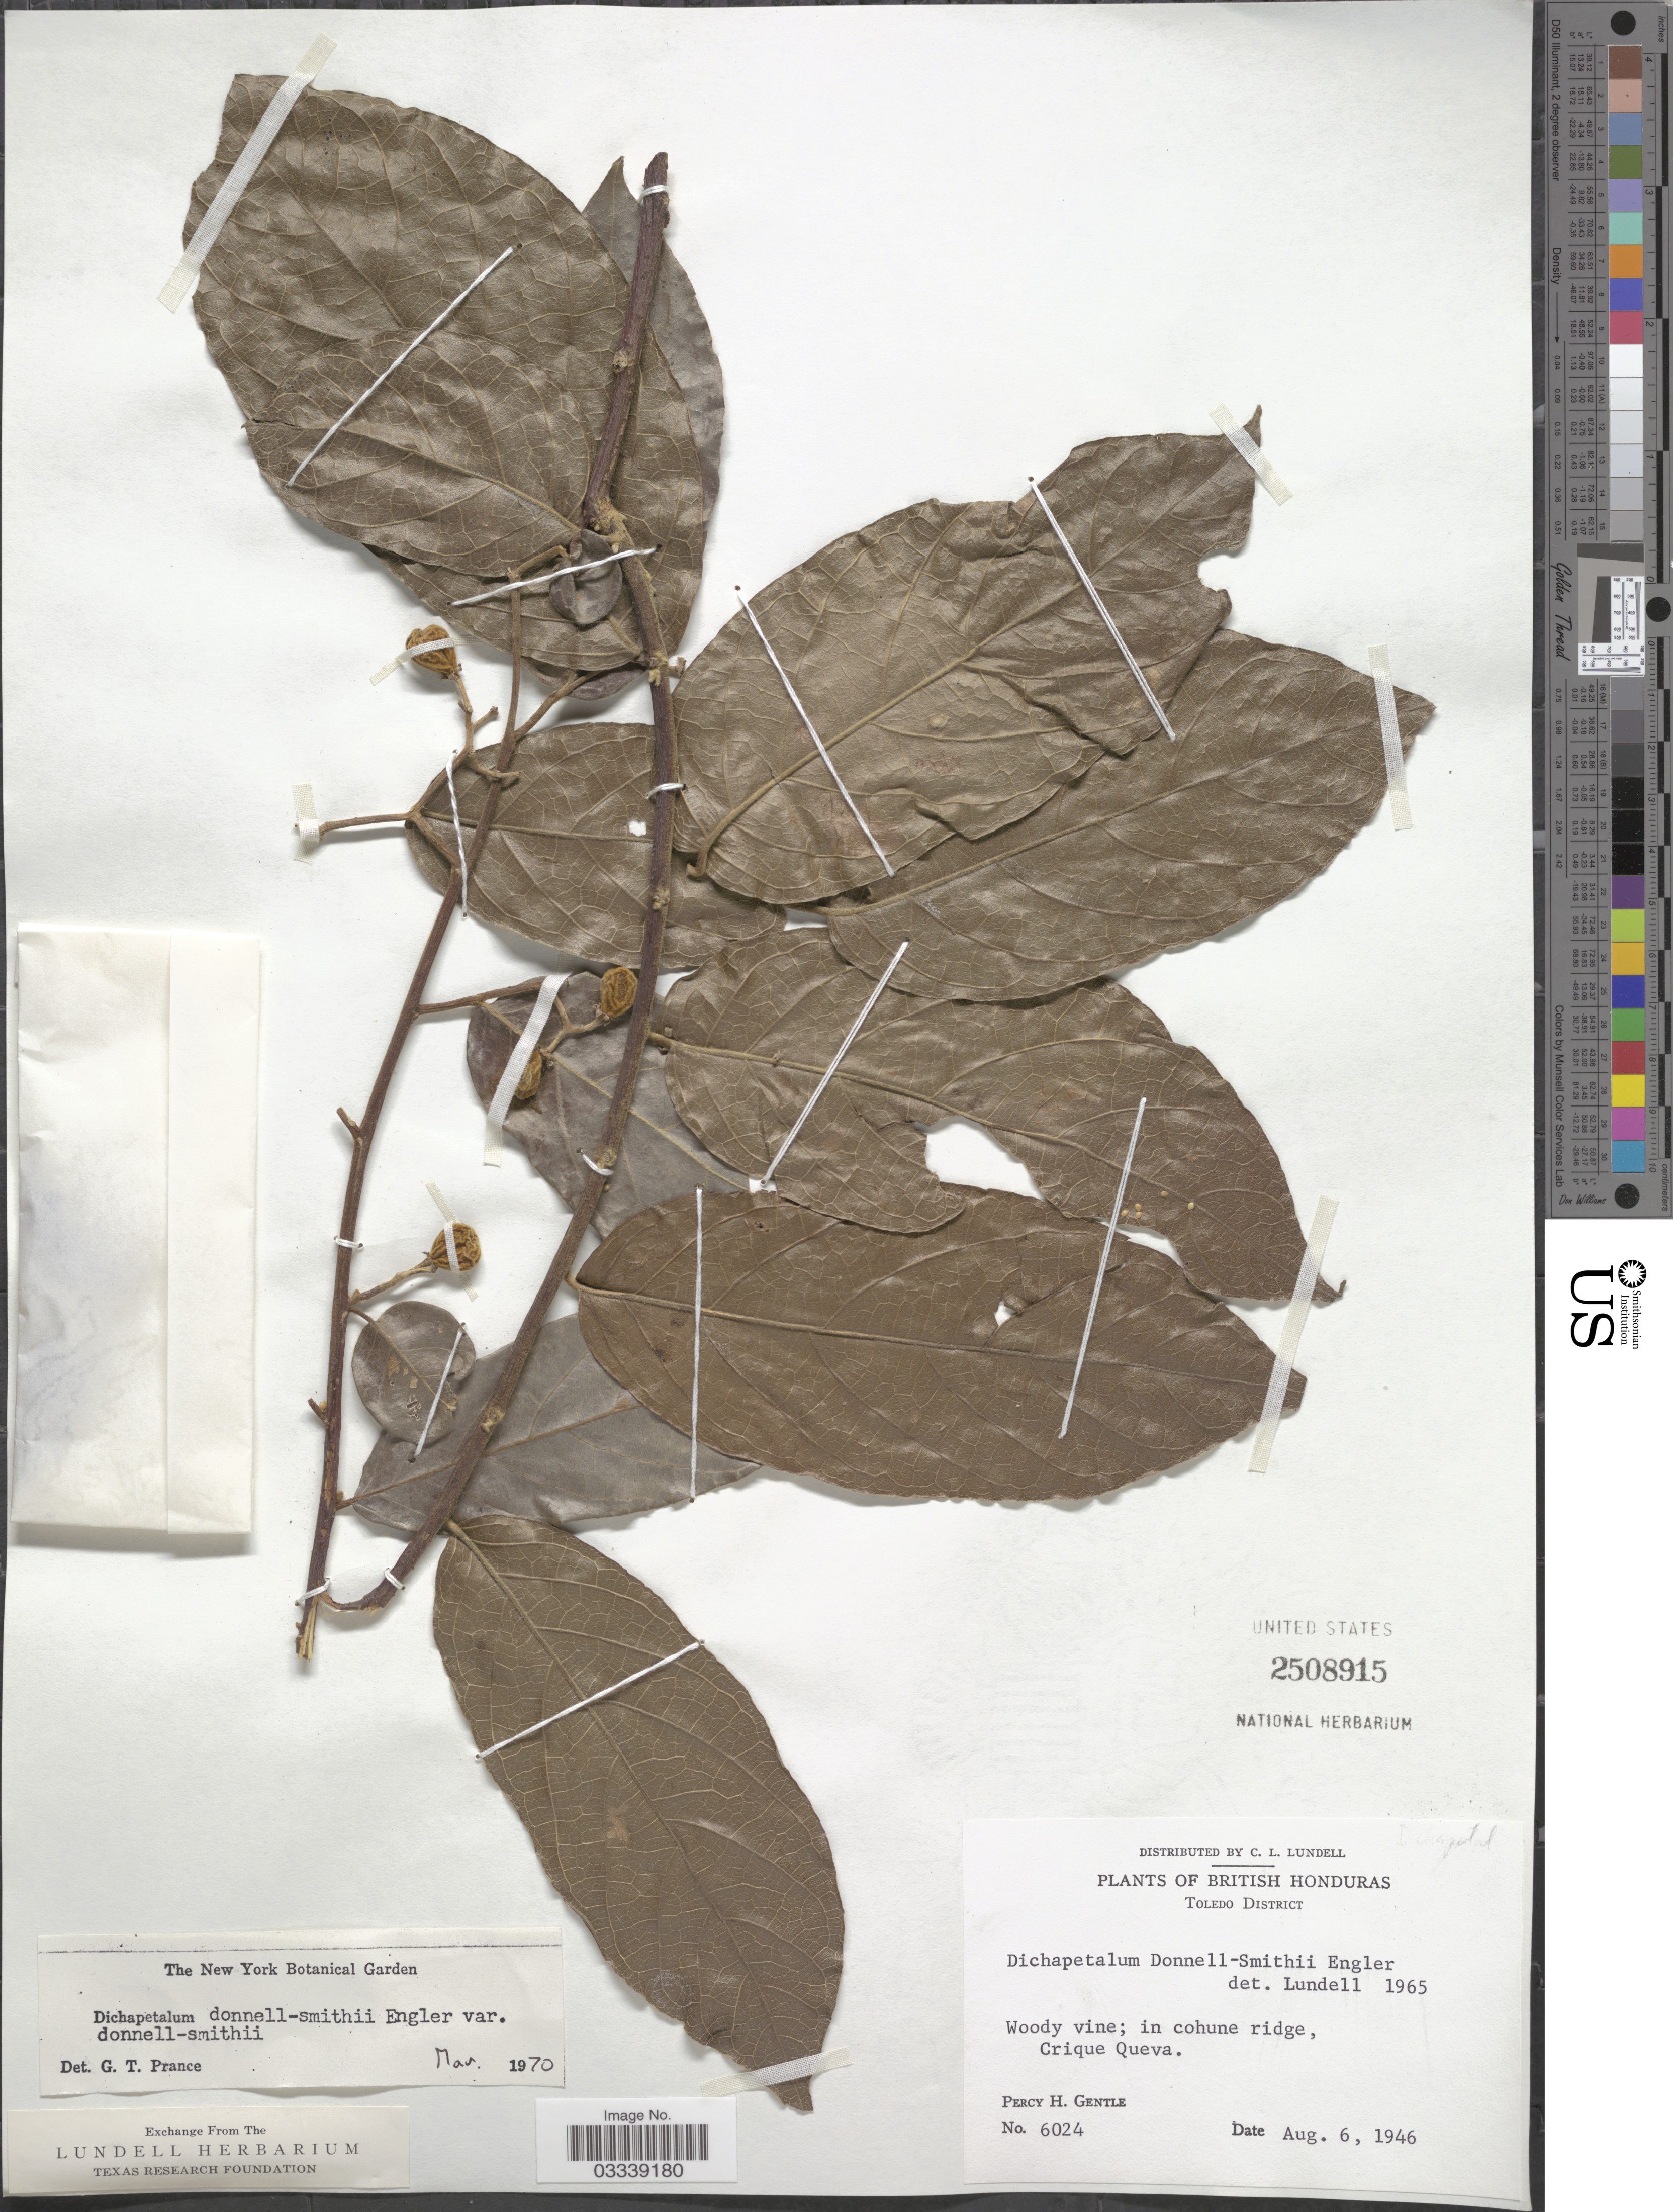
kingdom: Plantae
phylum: Tracheophyta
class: Magnoliopsida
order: Malpighiales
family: Dichapetalaceae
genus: Dichapetalum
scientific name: Dichapetalum donnell-smithii var. donnell-smithii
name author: Engl.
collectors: P. H. Gentle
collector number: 6024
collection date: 1946-08-06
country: Belize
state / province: Toledo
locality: British Honduras. Toledo District. Crique Queva.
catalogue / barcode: US 2508915